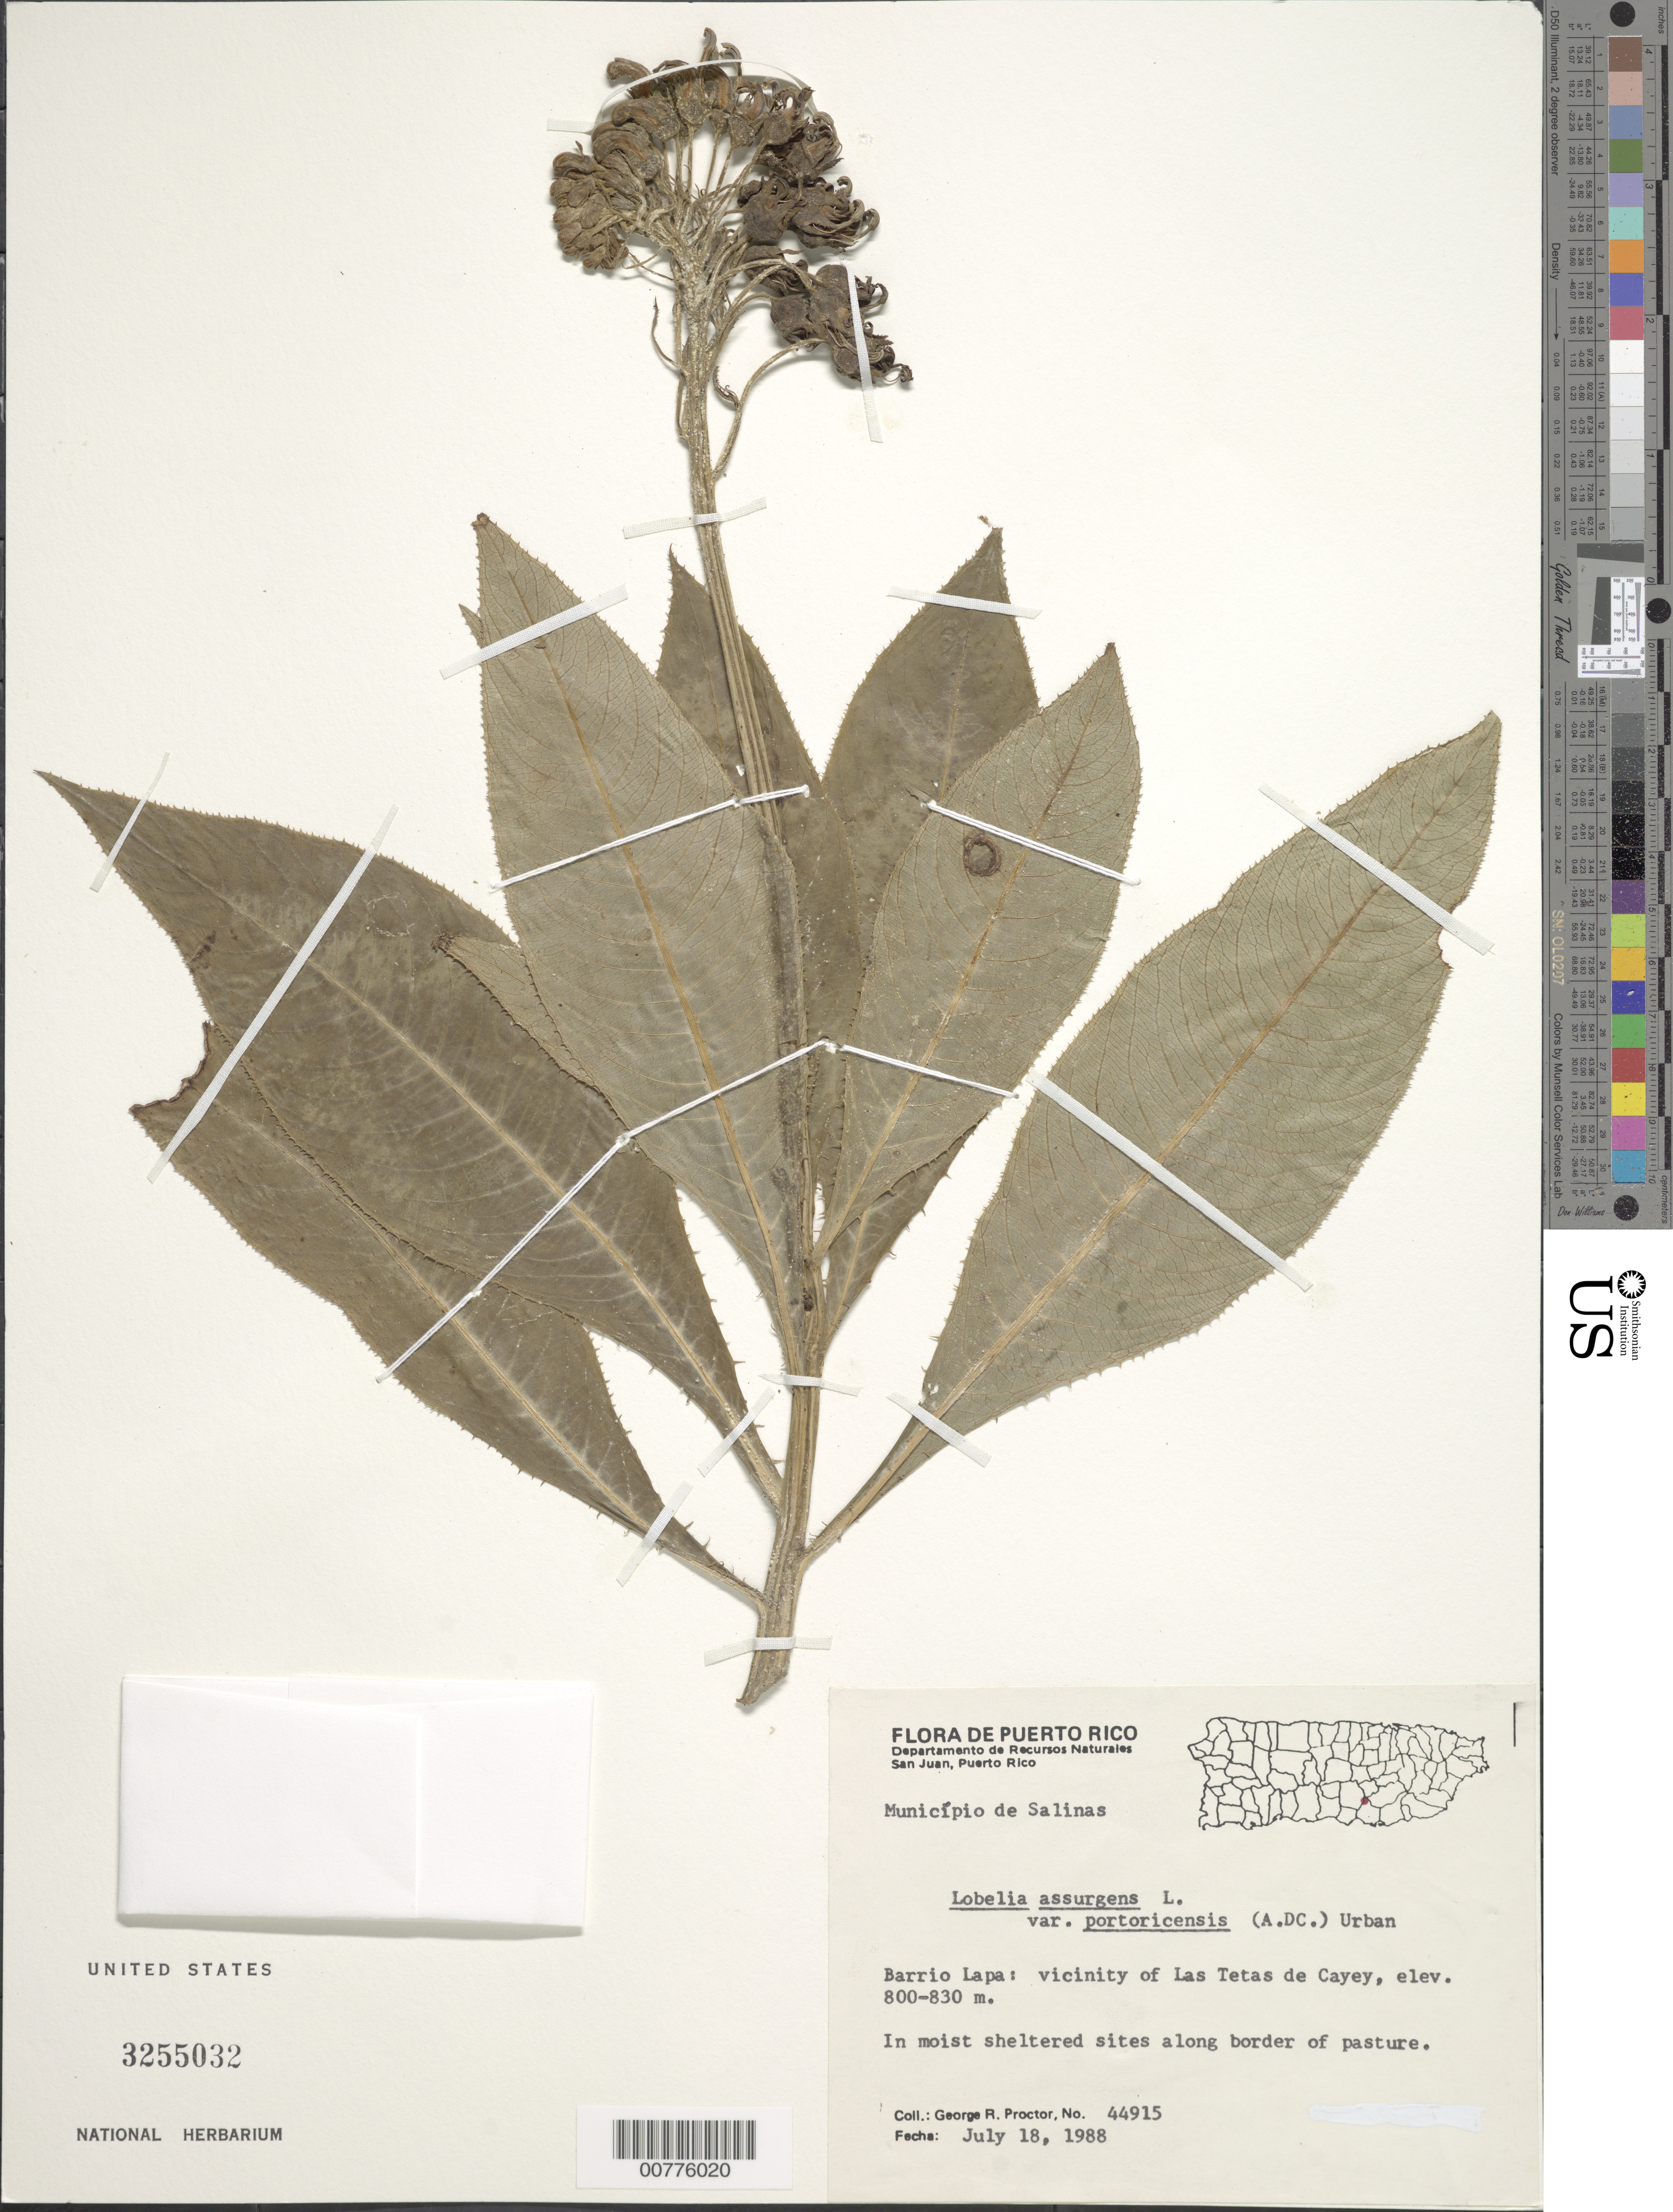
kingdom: Plantae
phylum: Tracheophyta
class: Magnoliopsida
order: Asterales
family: Campanulaceae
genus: Lobelia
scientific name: Lobelia assurgens var. portoricensis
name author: (DC.) Urb.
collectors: G. R. Proctor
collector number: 44915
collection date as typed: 18 Jul 1988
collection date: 1988-07-18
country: Puerto Rico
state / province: Cayey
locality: Barrio Lapa: vicinity of Tetas de Cayey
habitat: Moist sheltered sites along border of pasture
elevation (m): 800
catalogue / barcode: US 3255032